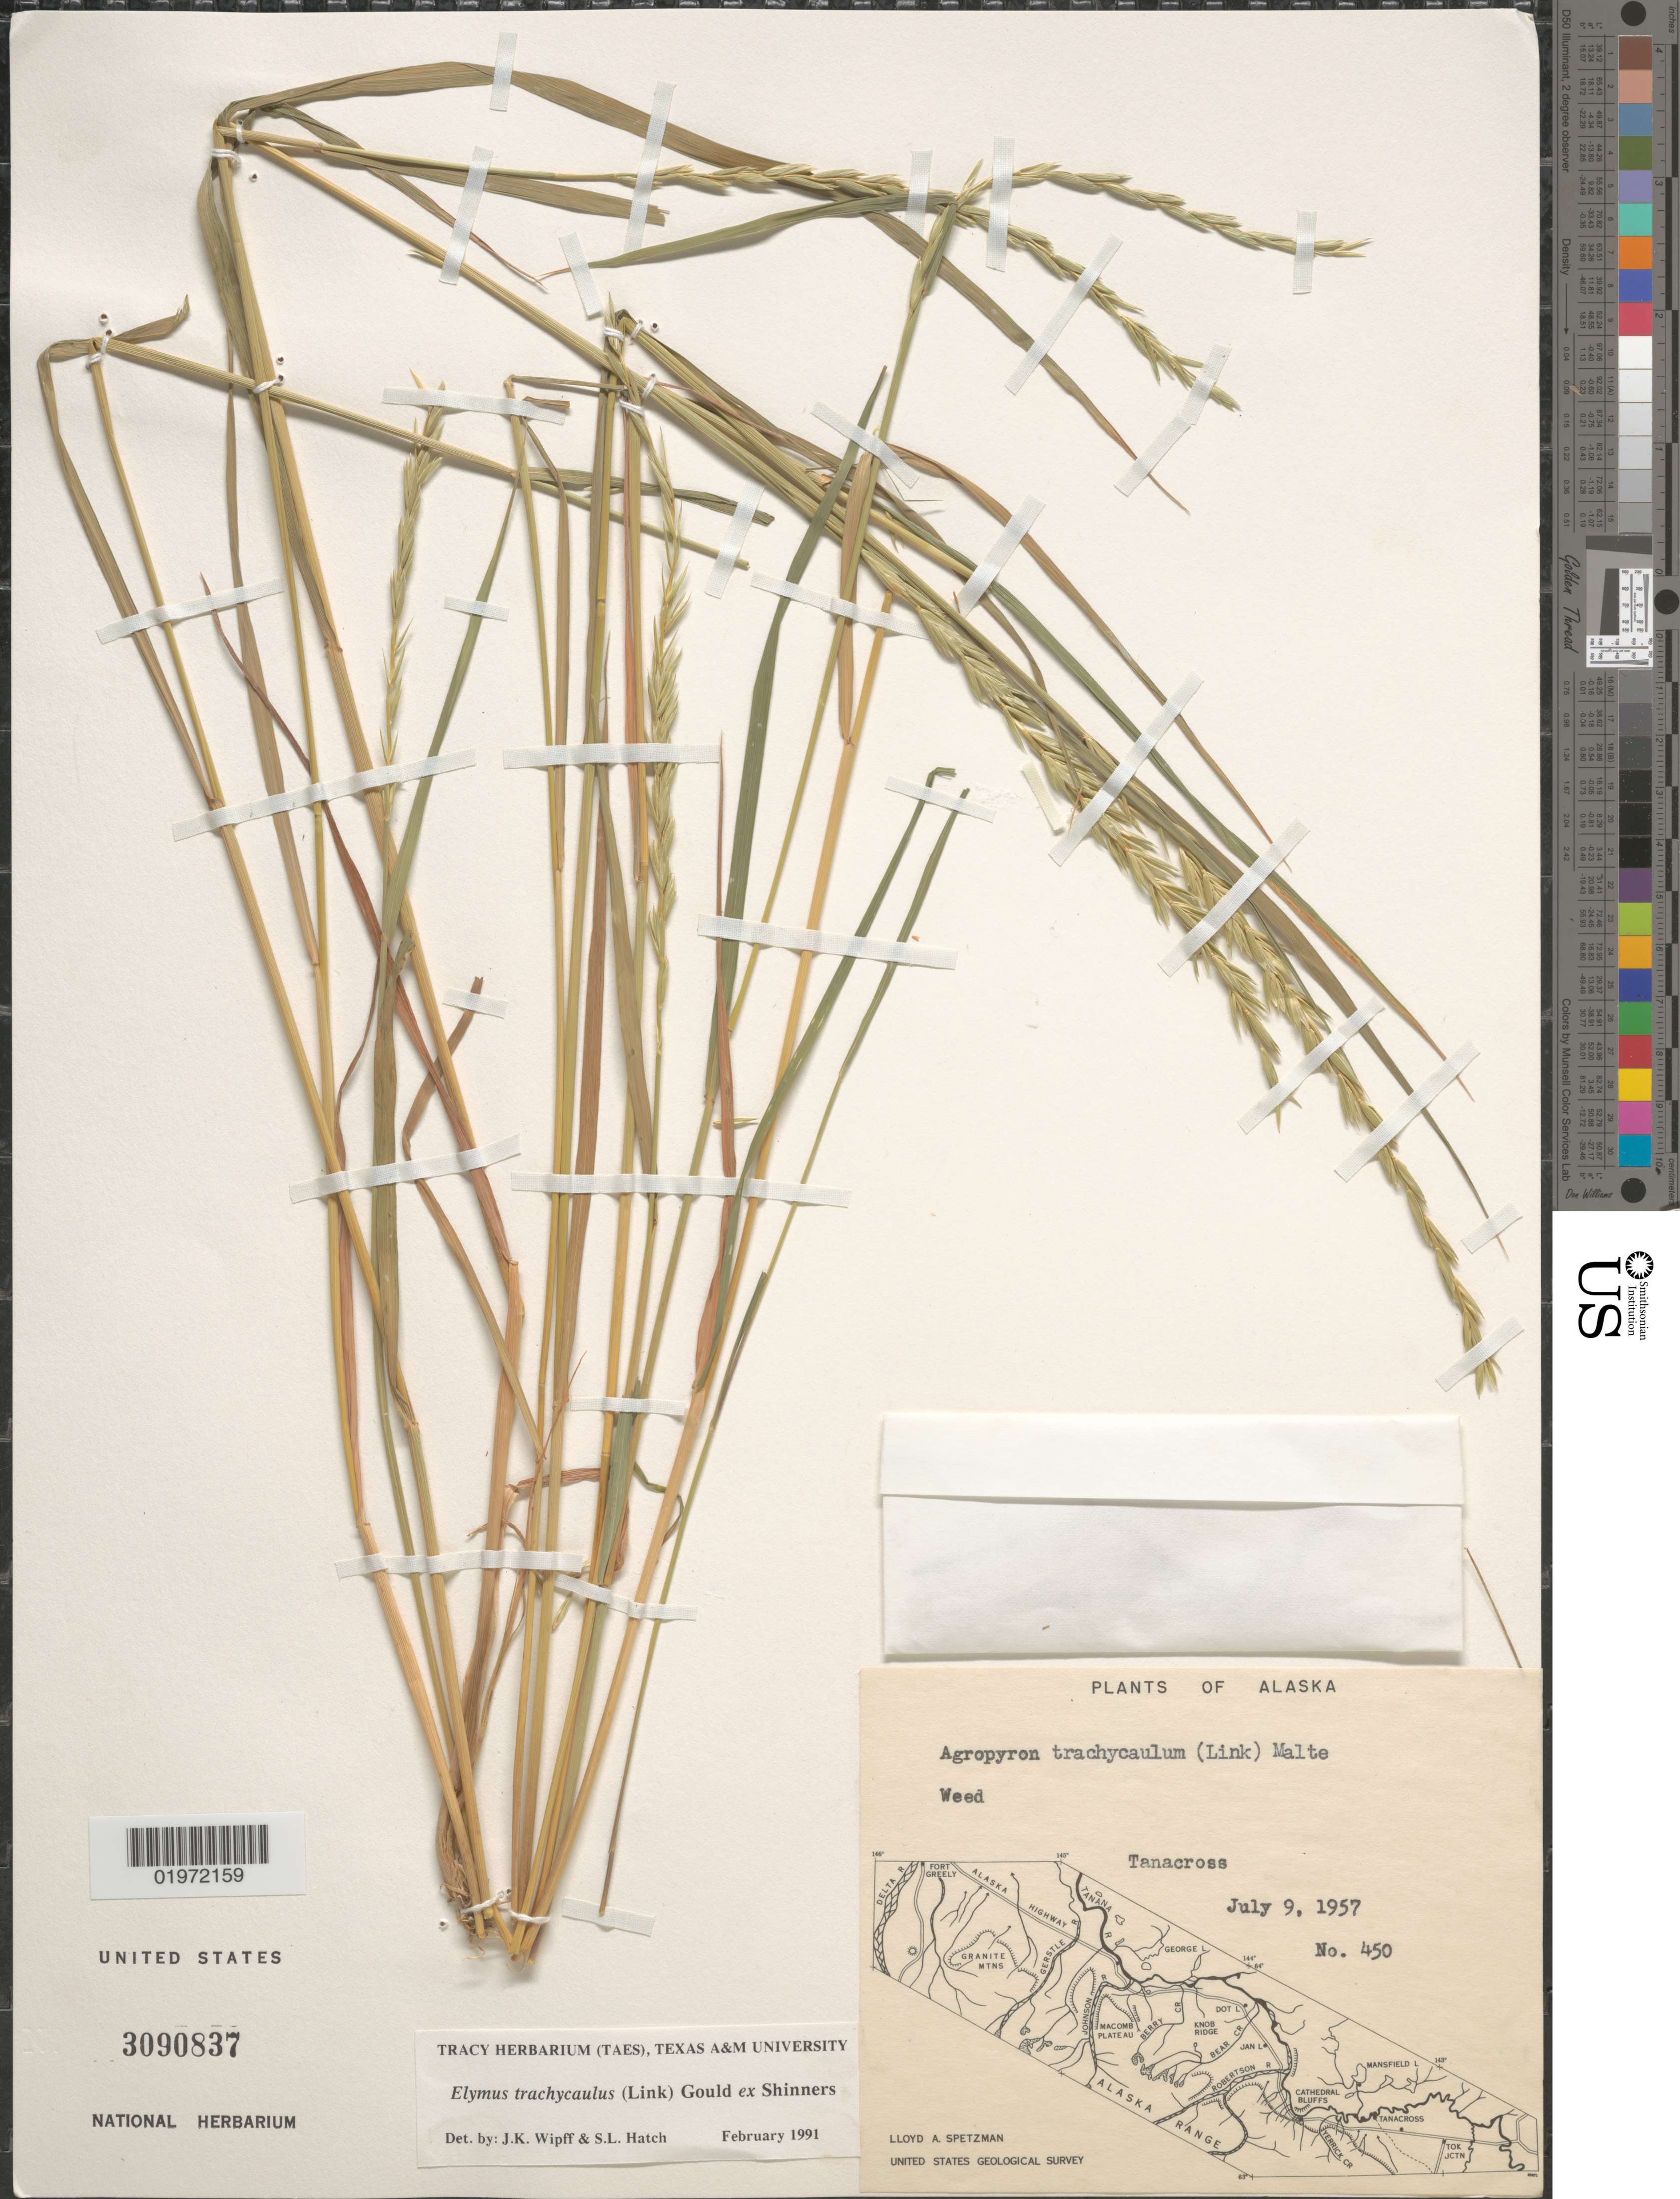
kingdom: Plantae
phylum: Tracheophyta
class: Liliopsida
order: Poales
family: Poaceae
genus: Elymus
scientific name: Elymus trachycaulus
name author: (Link) Gould ex Shinners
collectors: L. Spetzman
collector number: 450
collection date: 1957-07-09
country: United States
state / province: Alaska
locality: Tanacross. United States Geological Survey.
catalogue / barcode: US 3090837